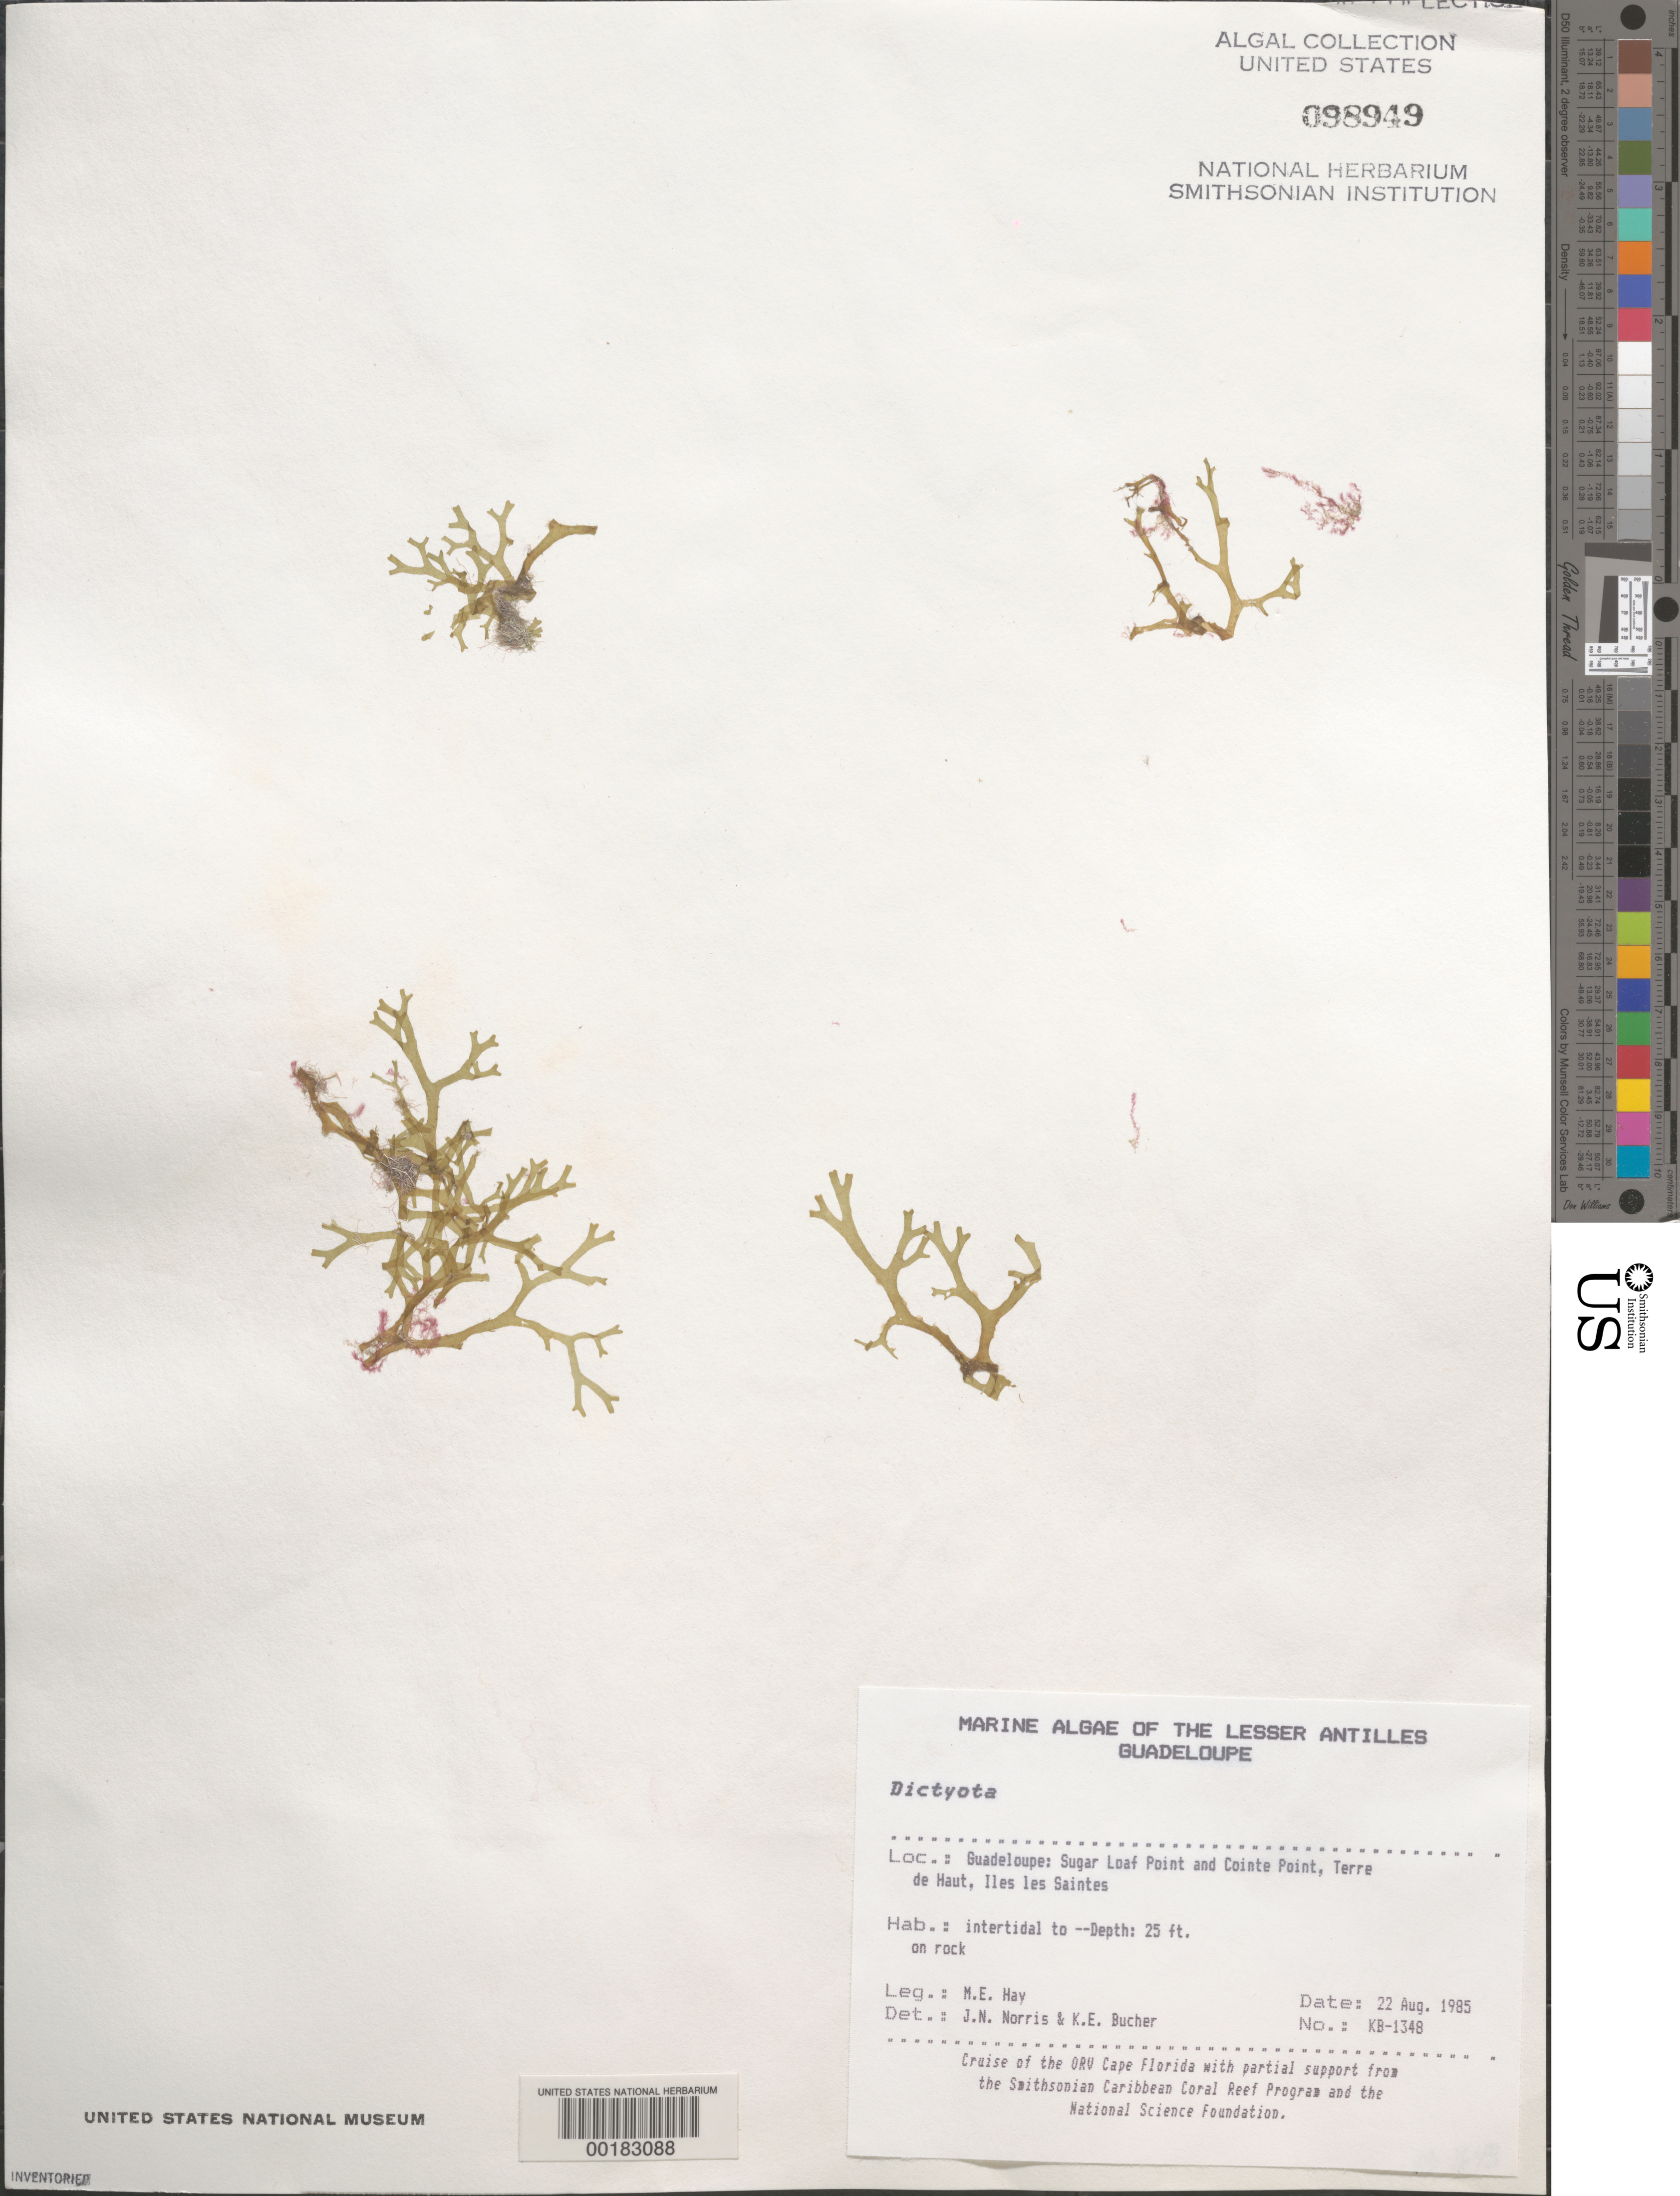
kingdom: Chromista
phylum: Ochrophyta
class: Phaeophyceae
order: Dictyotales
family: Dictyotaceae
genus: Dictyota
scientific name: Dictyota sp.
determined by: Norris, J. N.; Bucher, K. E.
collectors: M. E. Hay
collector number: KB-1348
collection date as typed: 22 Aug 1985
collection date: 1985-08-22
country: Guadeloupe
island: Terre de Haut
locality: Sugar Loaf Point and Cointe Point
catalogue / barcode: US 98949